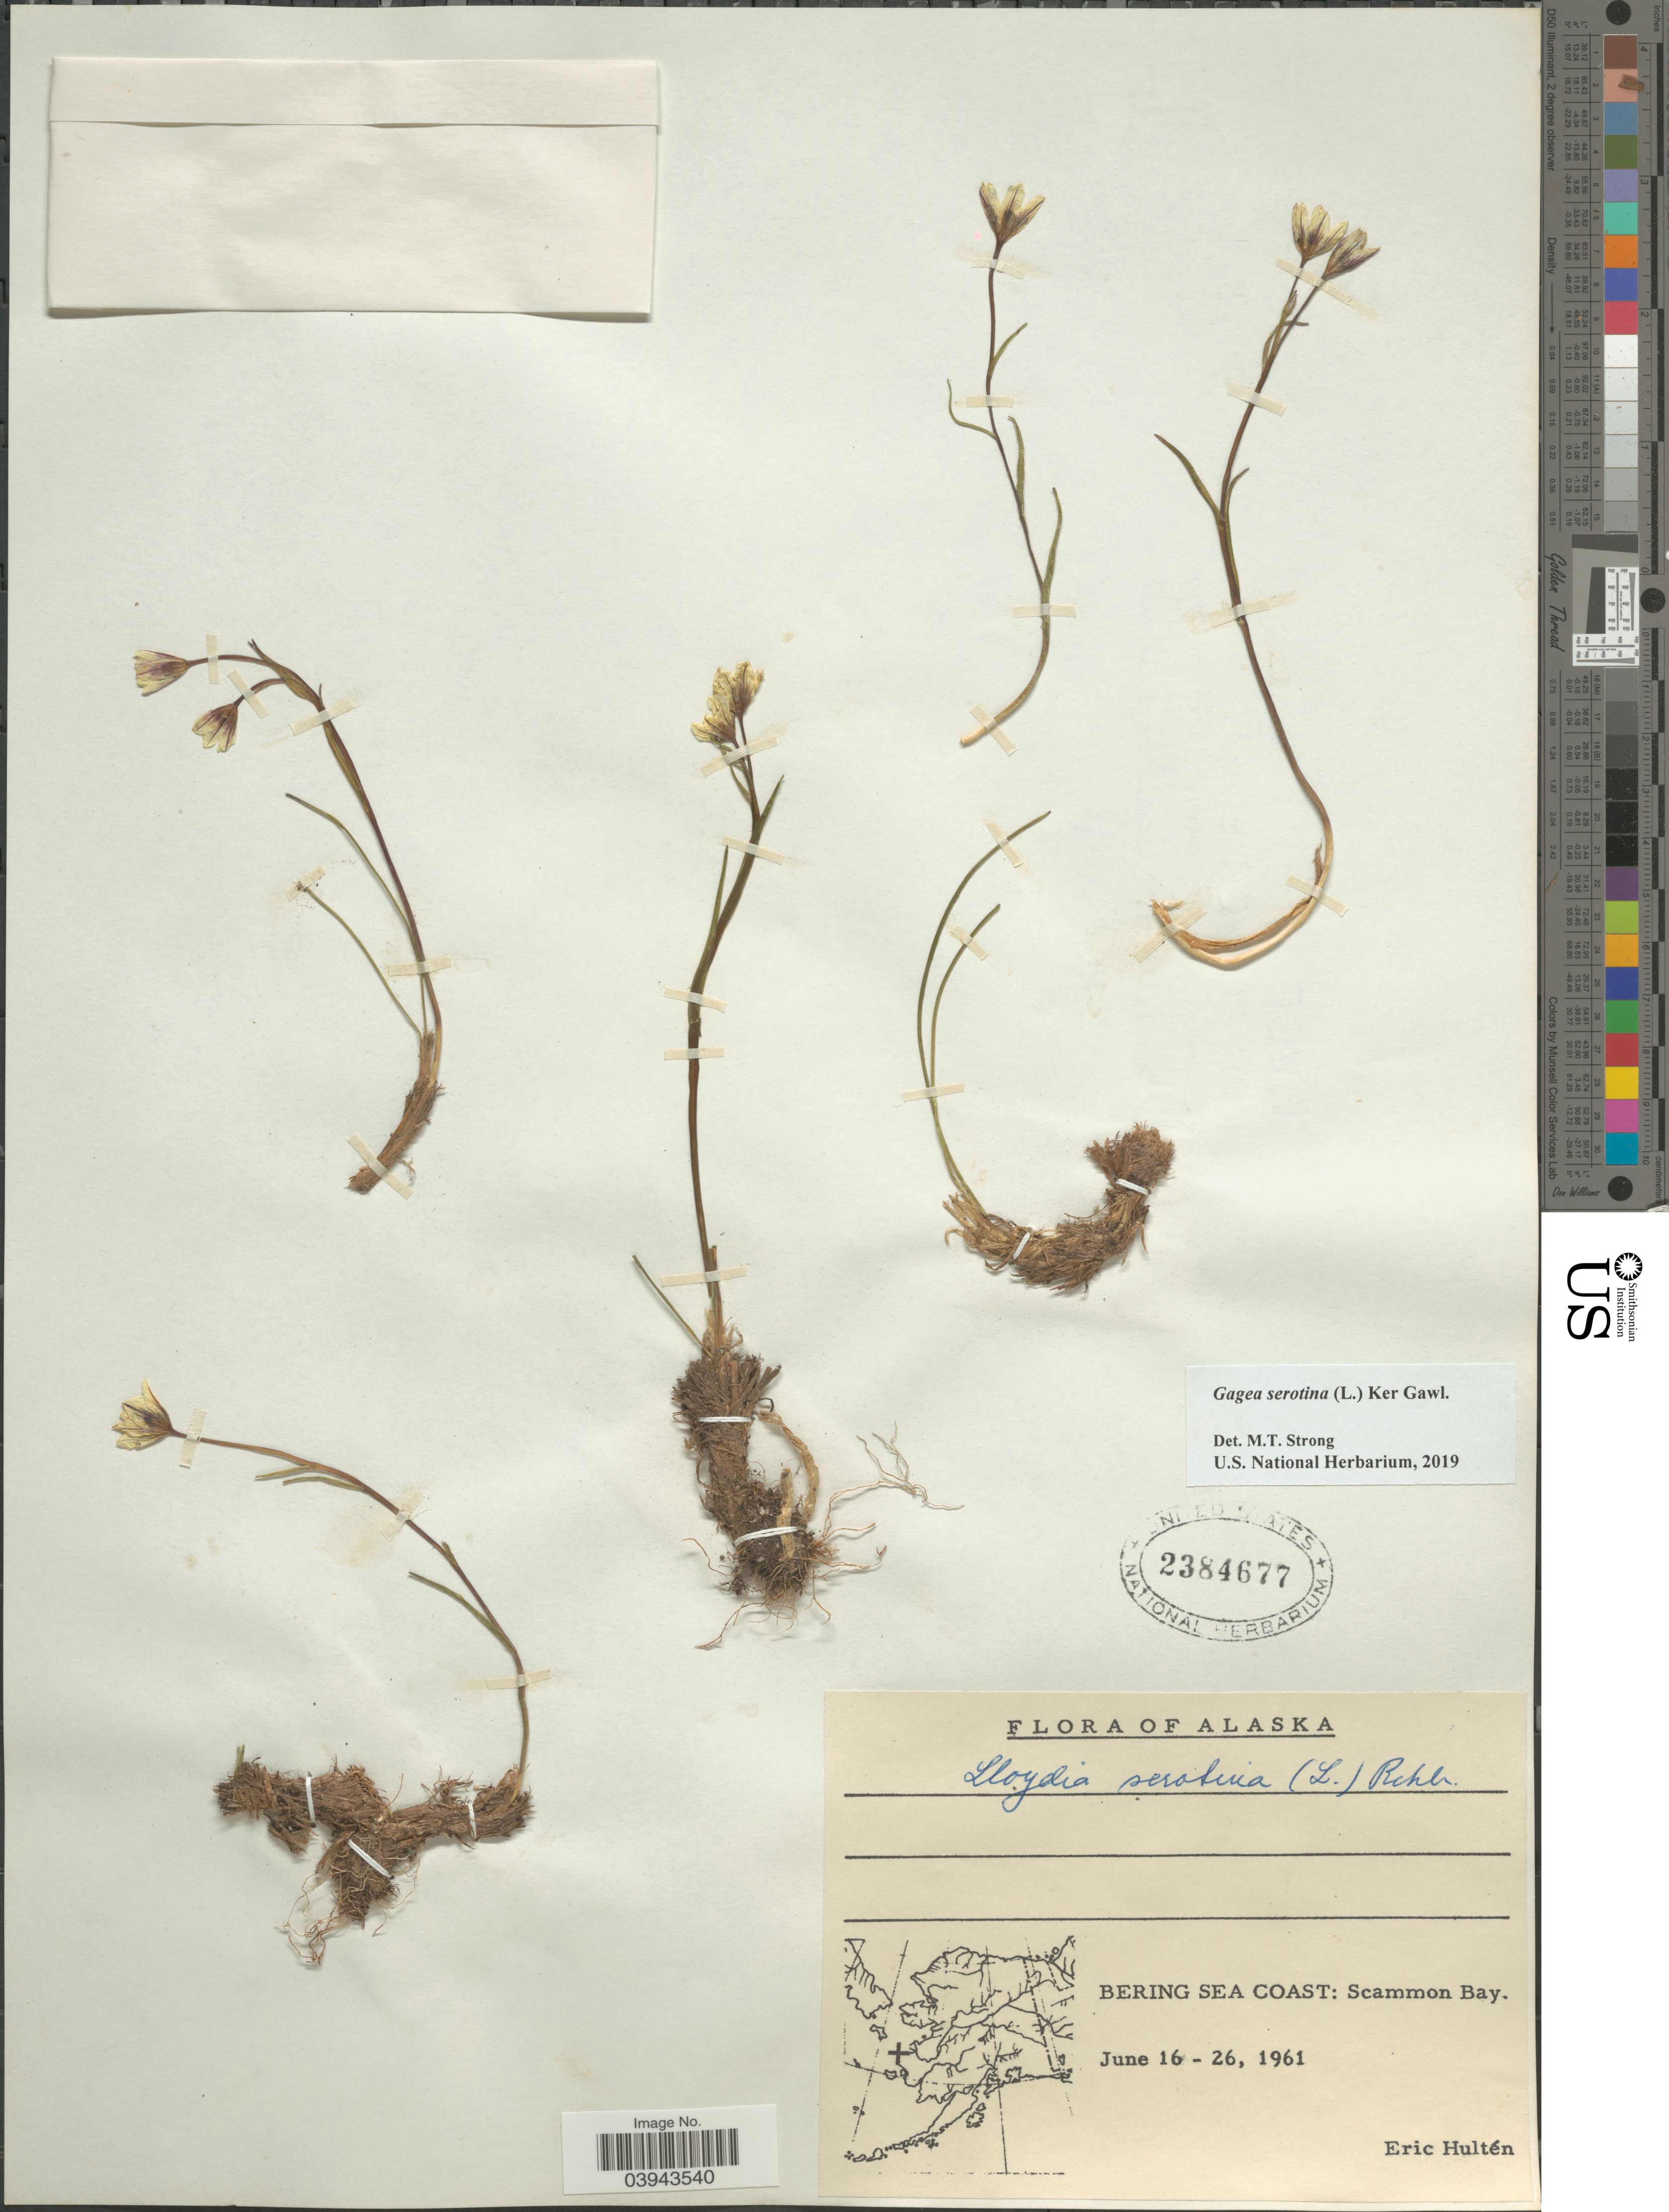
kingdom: Plantae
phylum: Tracheophyta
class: Liliopsida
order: Liliales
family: Liliaceae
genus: Lloydia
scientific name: Lloydia serotina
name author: (L.) Salisb. ex Rchb.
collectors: E. G. Hultén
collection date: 1961-06-16/1961-06-26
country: United States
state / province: Alaska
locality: Bering Sea Coast: Scammon Bay.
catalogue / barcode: US 2384677